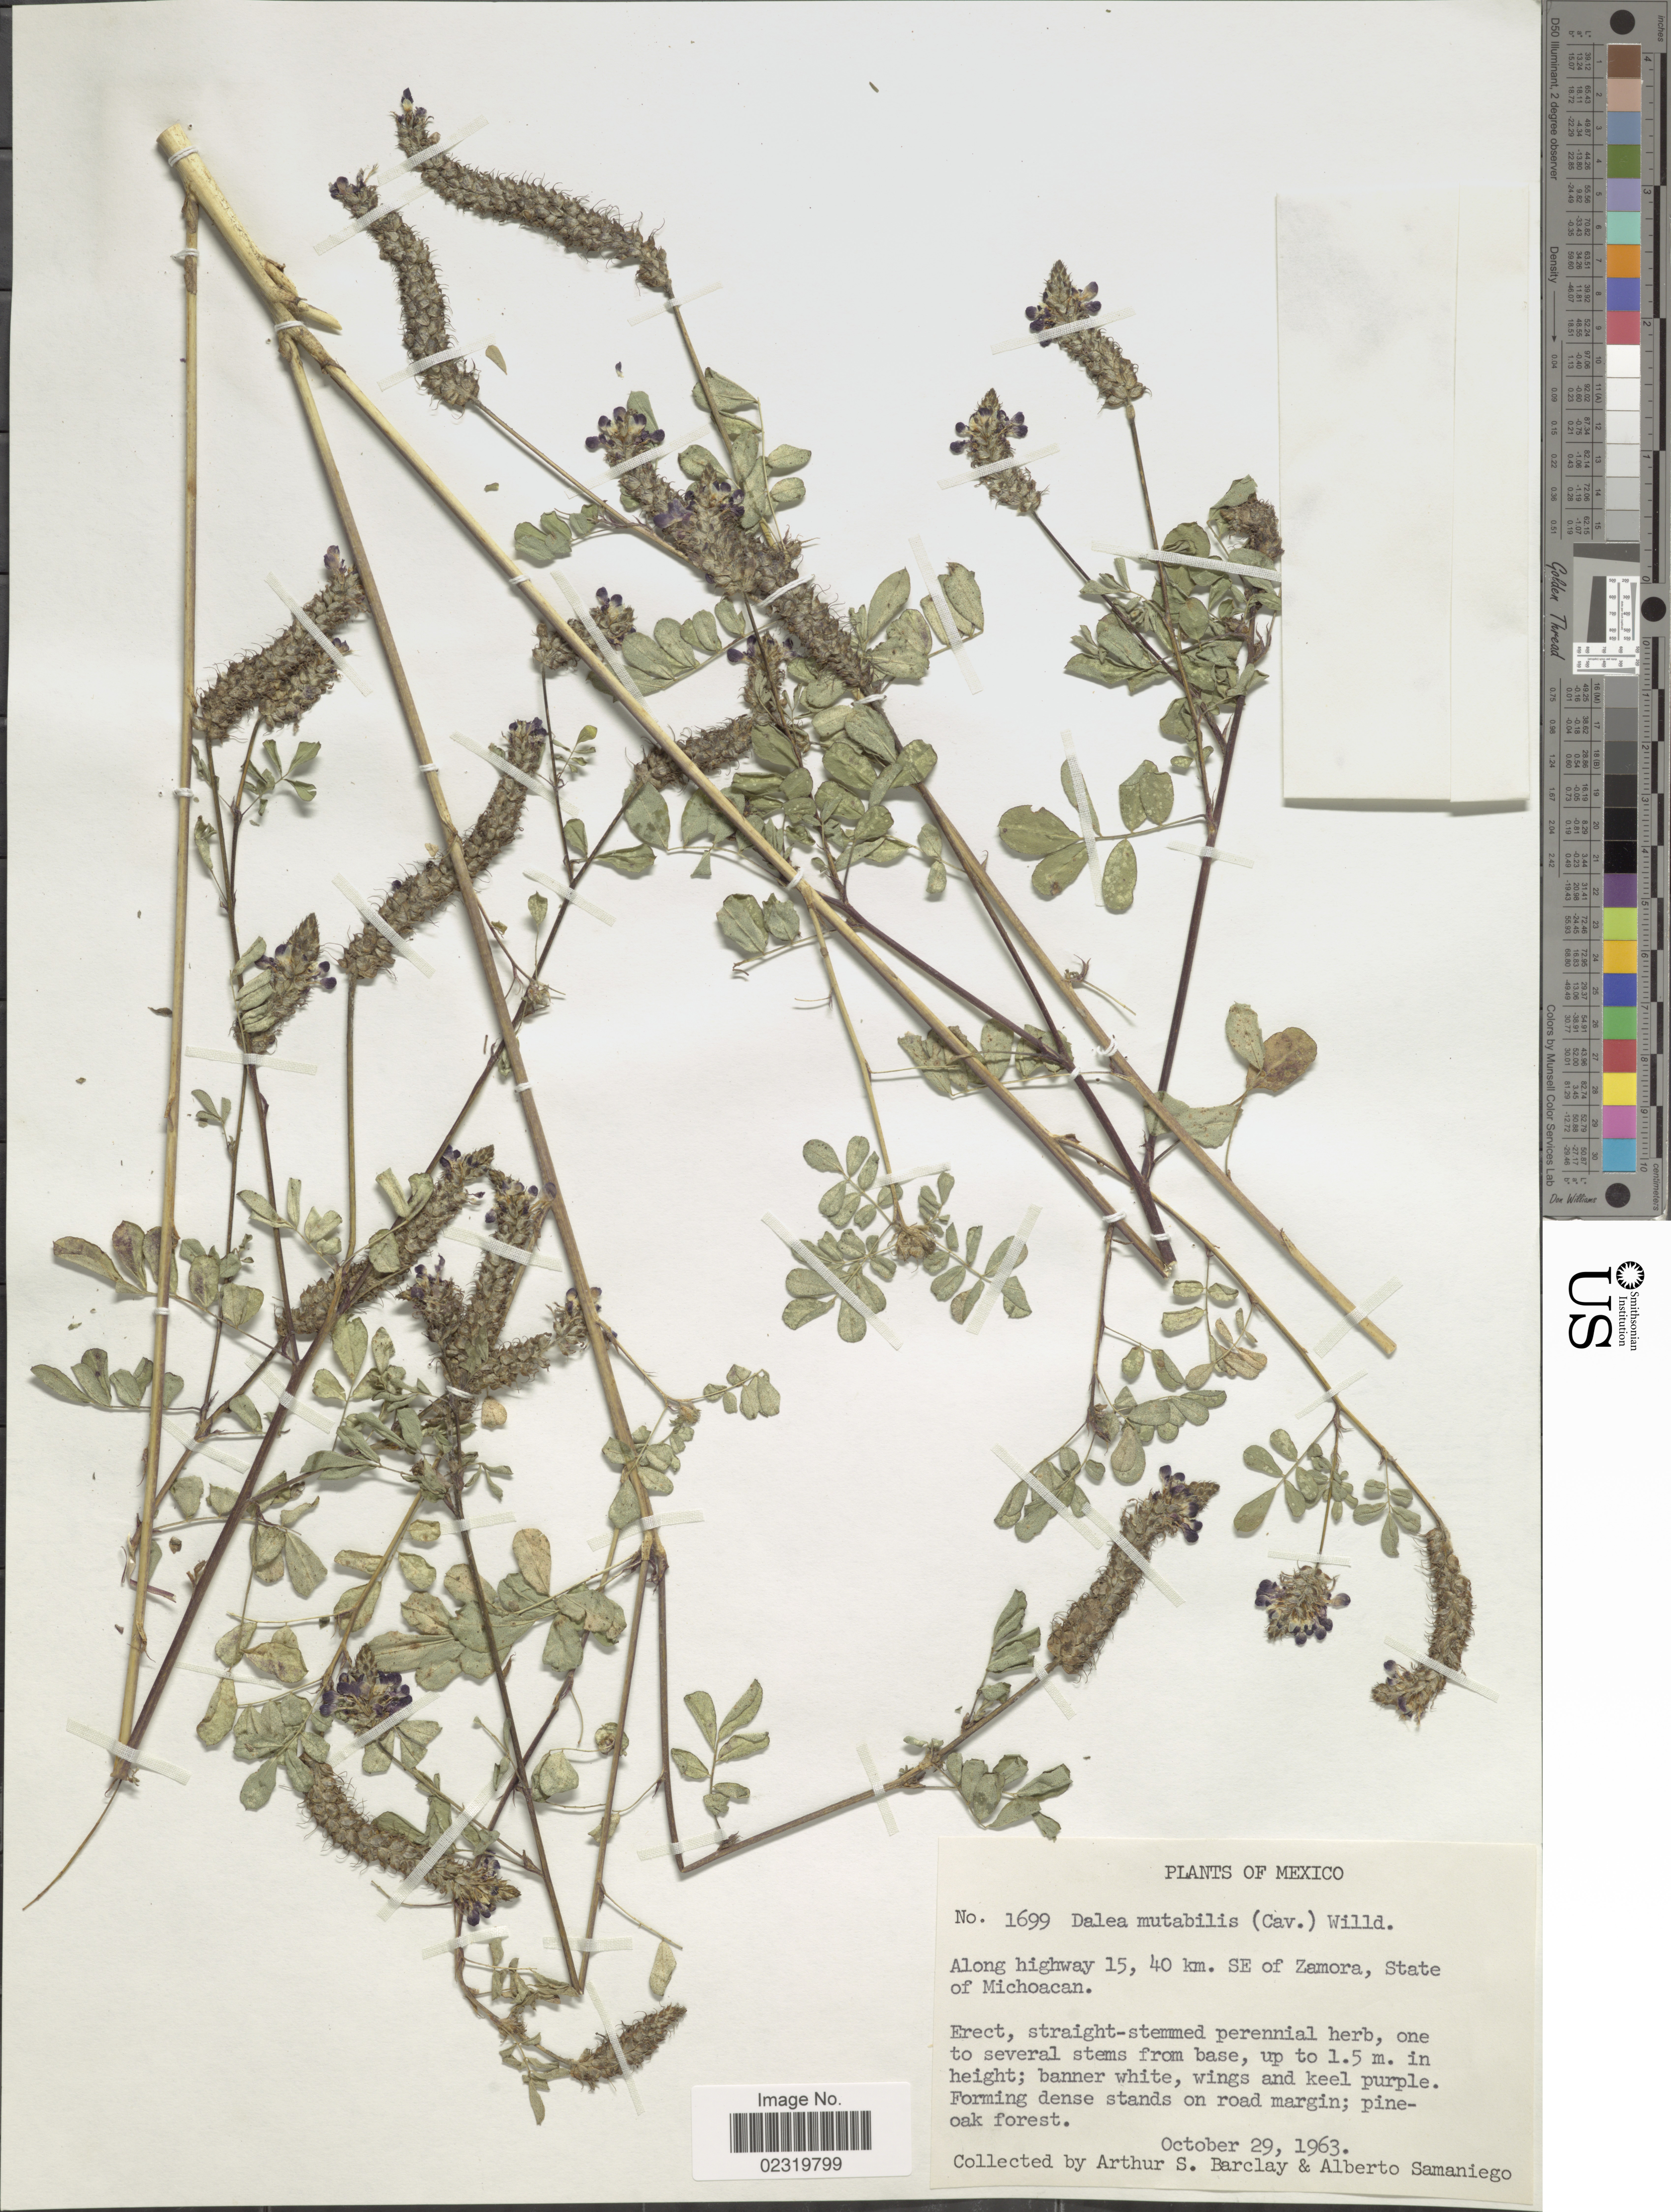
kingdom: Plantae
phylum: Tracheophyta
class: Magnoliopsida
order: Fabales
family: Fabaceae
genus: Dalea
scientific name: Dalea obovatifolia var. obovatifolia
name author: Ortega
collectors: A. S. Barclay & A. V. Samaniego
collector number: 1699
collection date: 1963-10-29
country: Mexico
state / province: Michoacán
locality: Along highway 15, 40 km. SE of Zamora